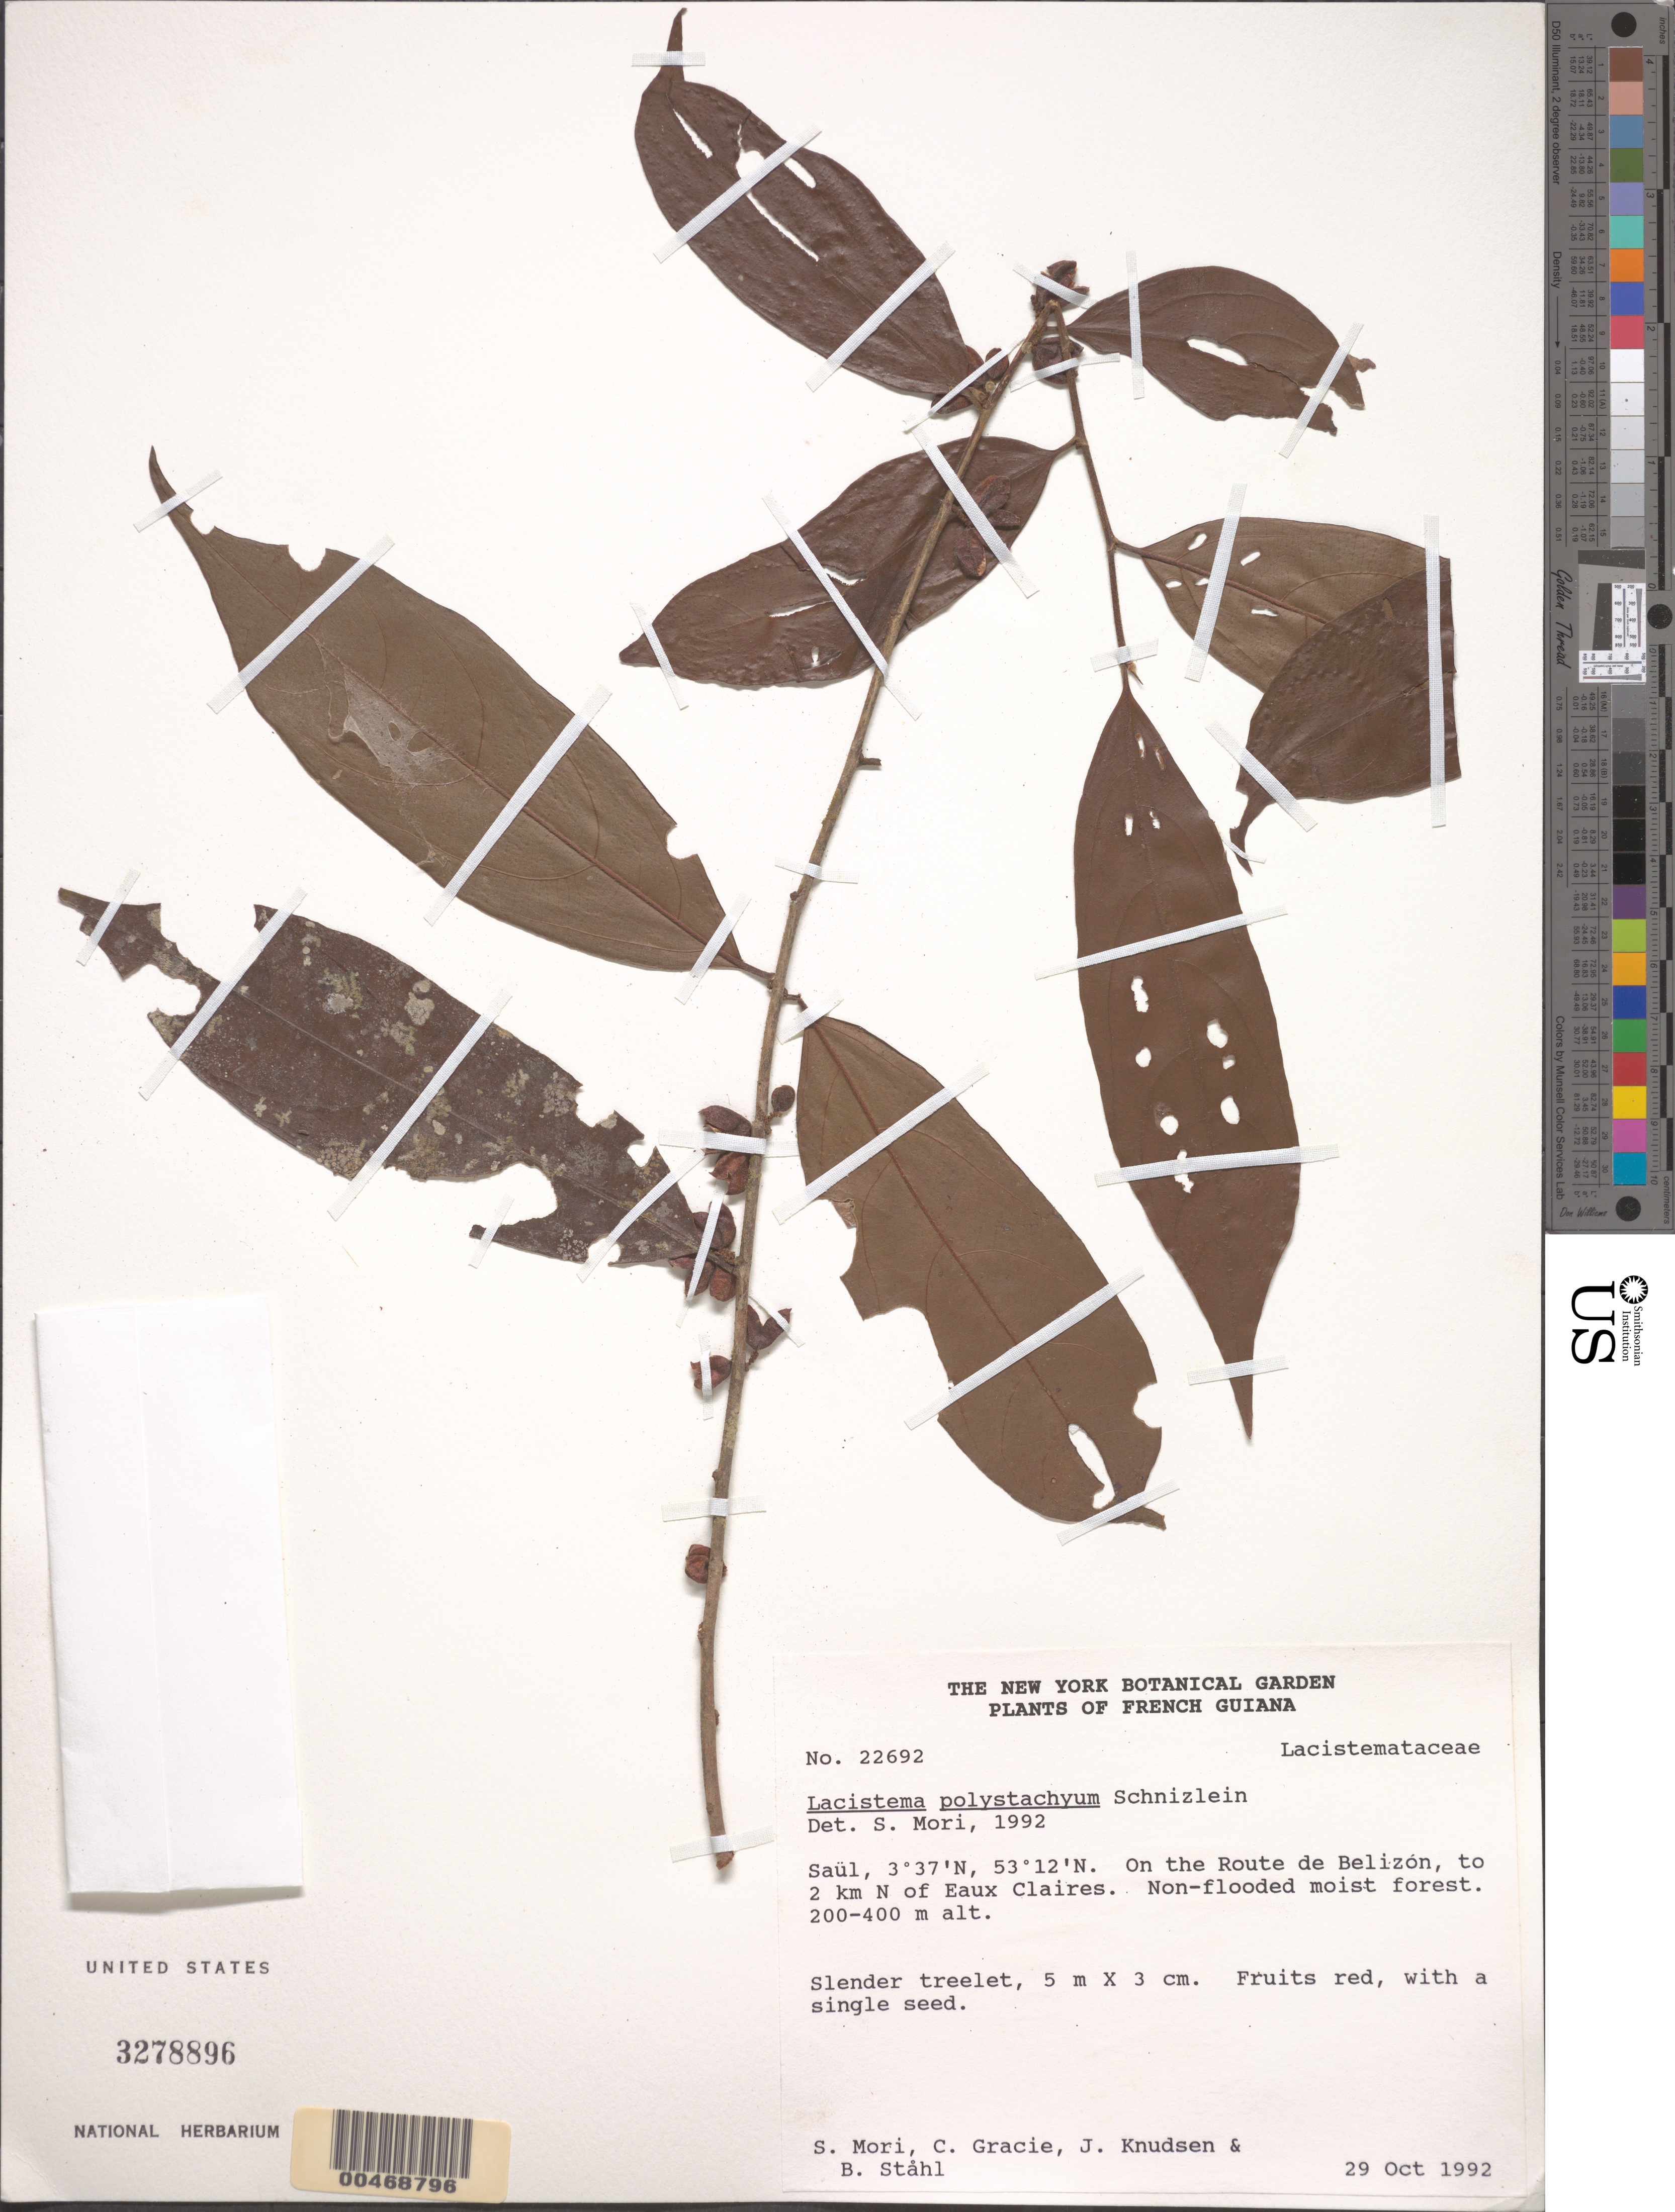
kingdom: Plantae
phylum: Tracheophyta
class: Magnoliopsida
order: Malpighiales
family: Lacistemataceae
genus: Lacistema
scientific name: Lacistema polystachyum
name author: Schnizl.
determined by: Mori, Scott A.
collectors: S. Mori, C. A. Gracie, J. Knudsen & B. Ståhl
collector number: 22692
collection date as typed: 29-Oct-92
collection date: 1992-10-29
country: French Guiana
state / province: Saint-Laurent-du-Maroni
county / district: Saül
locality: Saül, Route de Bélizon, to 2 km N of Eaux Claires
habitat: Non-flooded moist forest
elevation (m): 200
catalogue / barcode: US 3278896